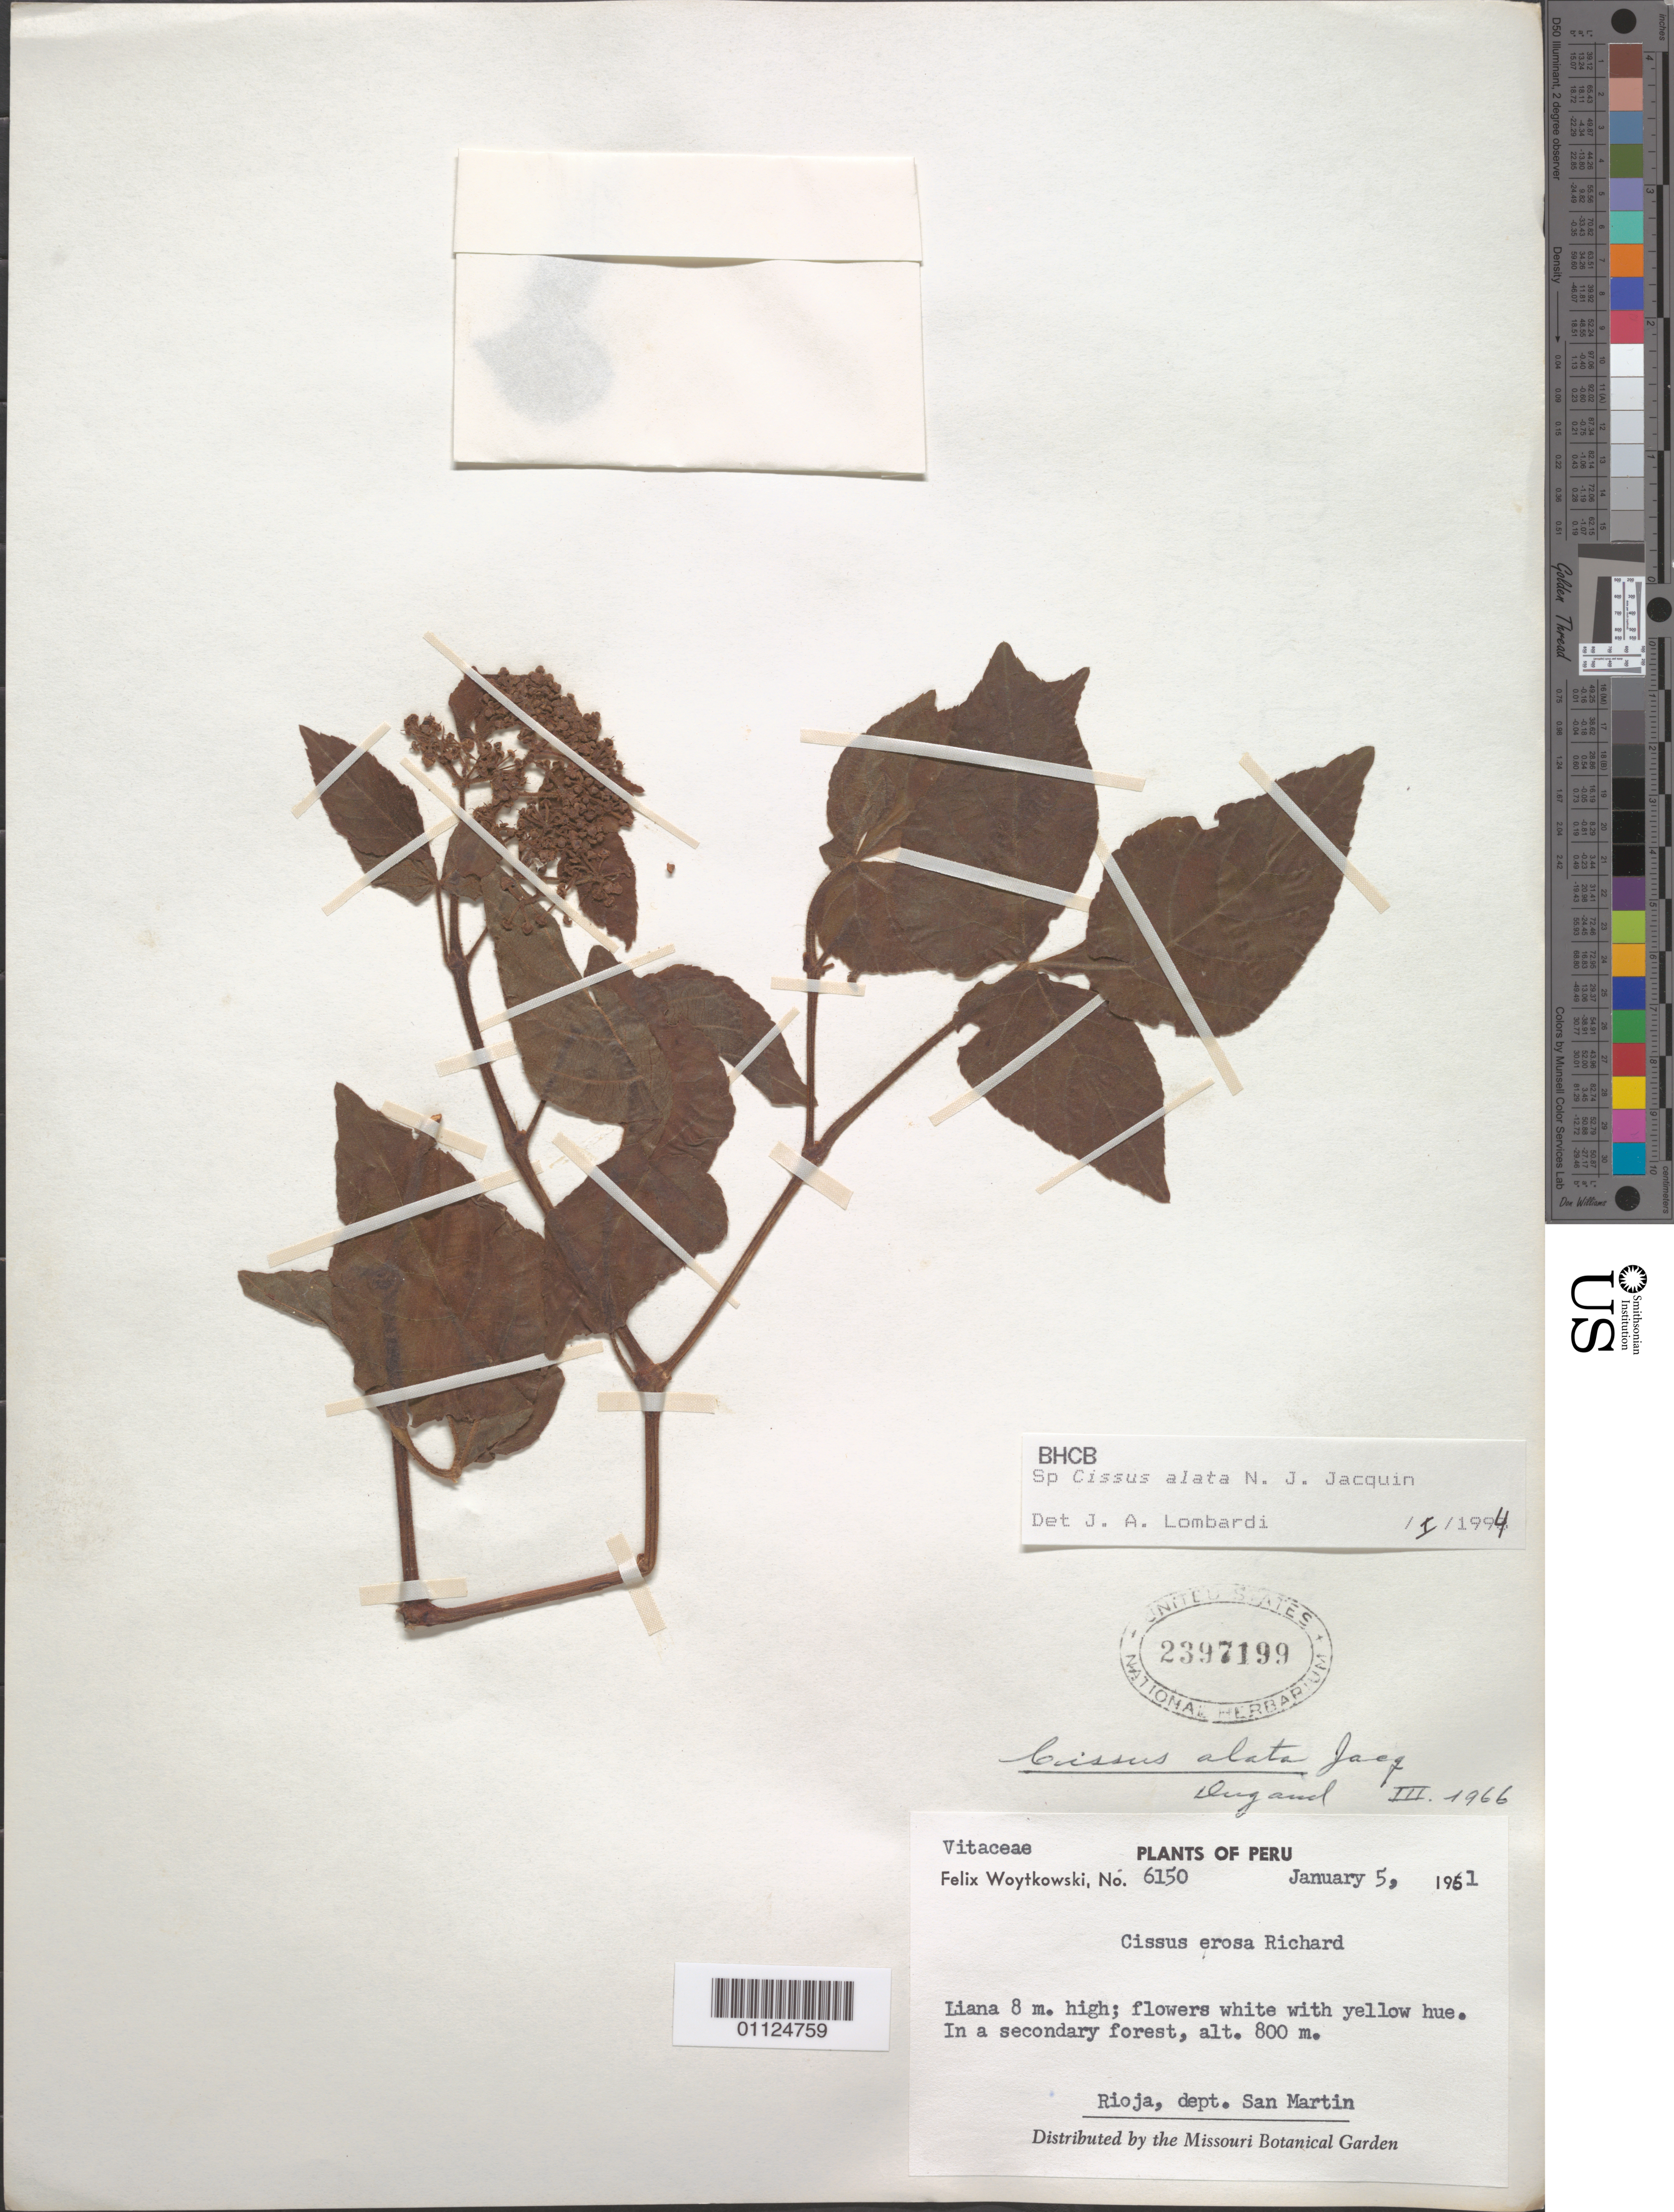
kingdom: Plantae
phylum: Tracheophyta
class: Magnoliopsida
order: Vitales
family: Vitaceae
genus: Cissus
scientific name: Cissus alata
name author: Jacq.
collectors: F. Woytkowski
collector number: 6150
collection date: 1961-01-05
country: Peru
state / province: San Martín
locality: Rioja.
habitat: Liana, in a secondary forest.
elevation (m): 800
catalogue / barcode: US 2397199